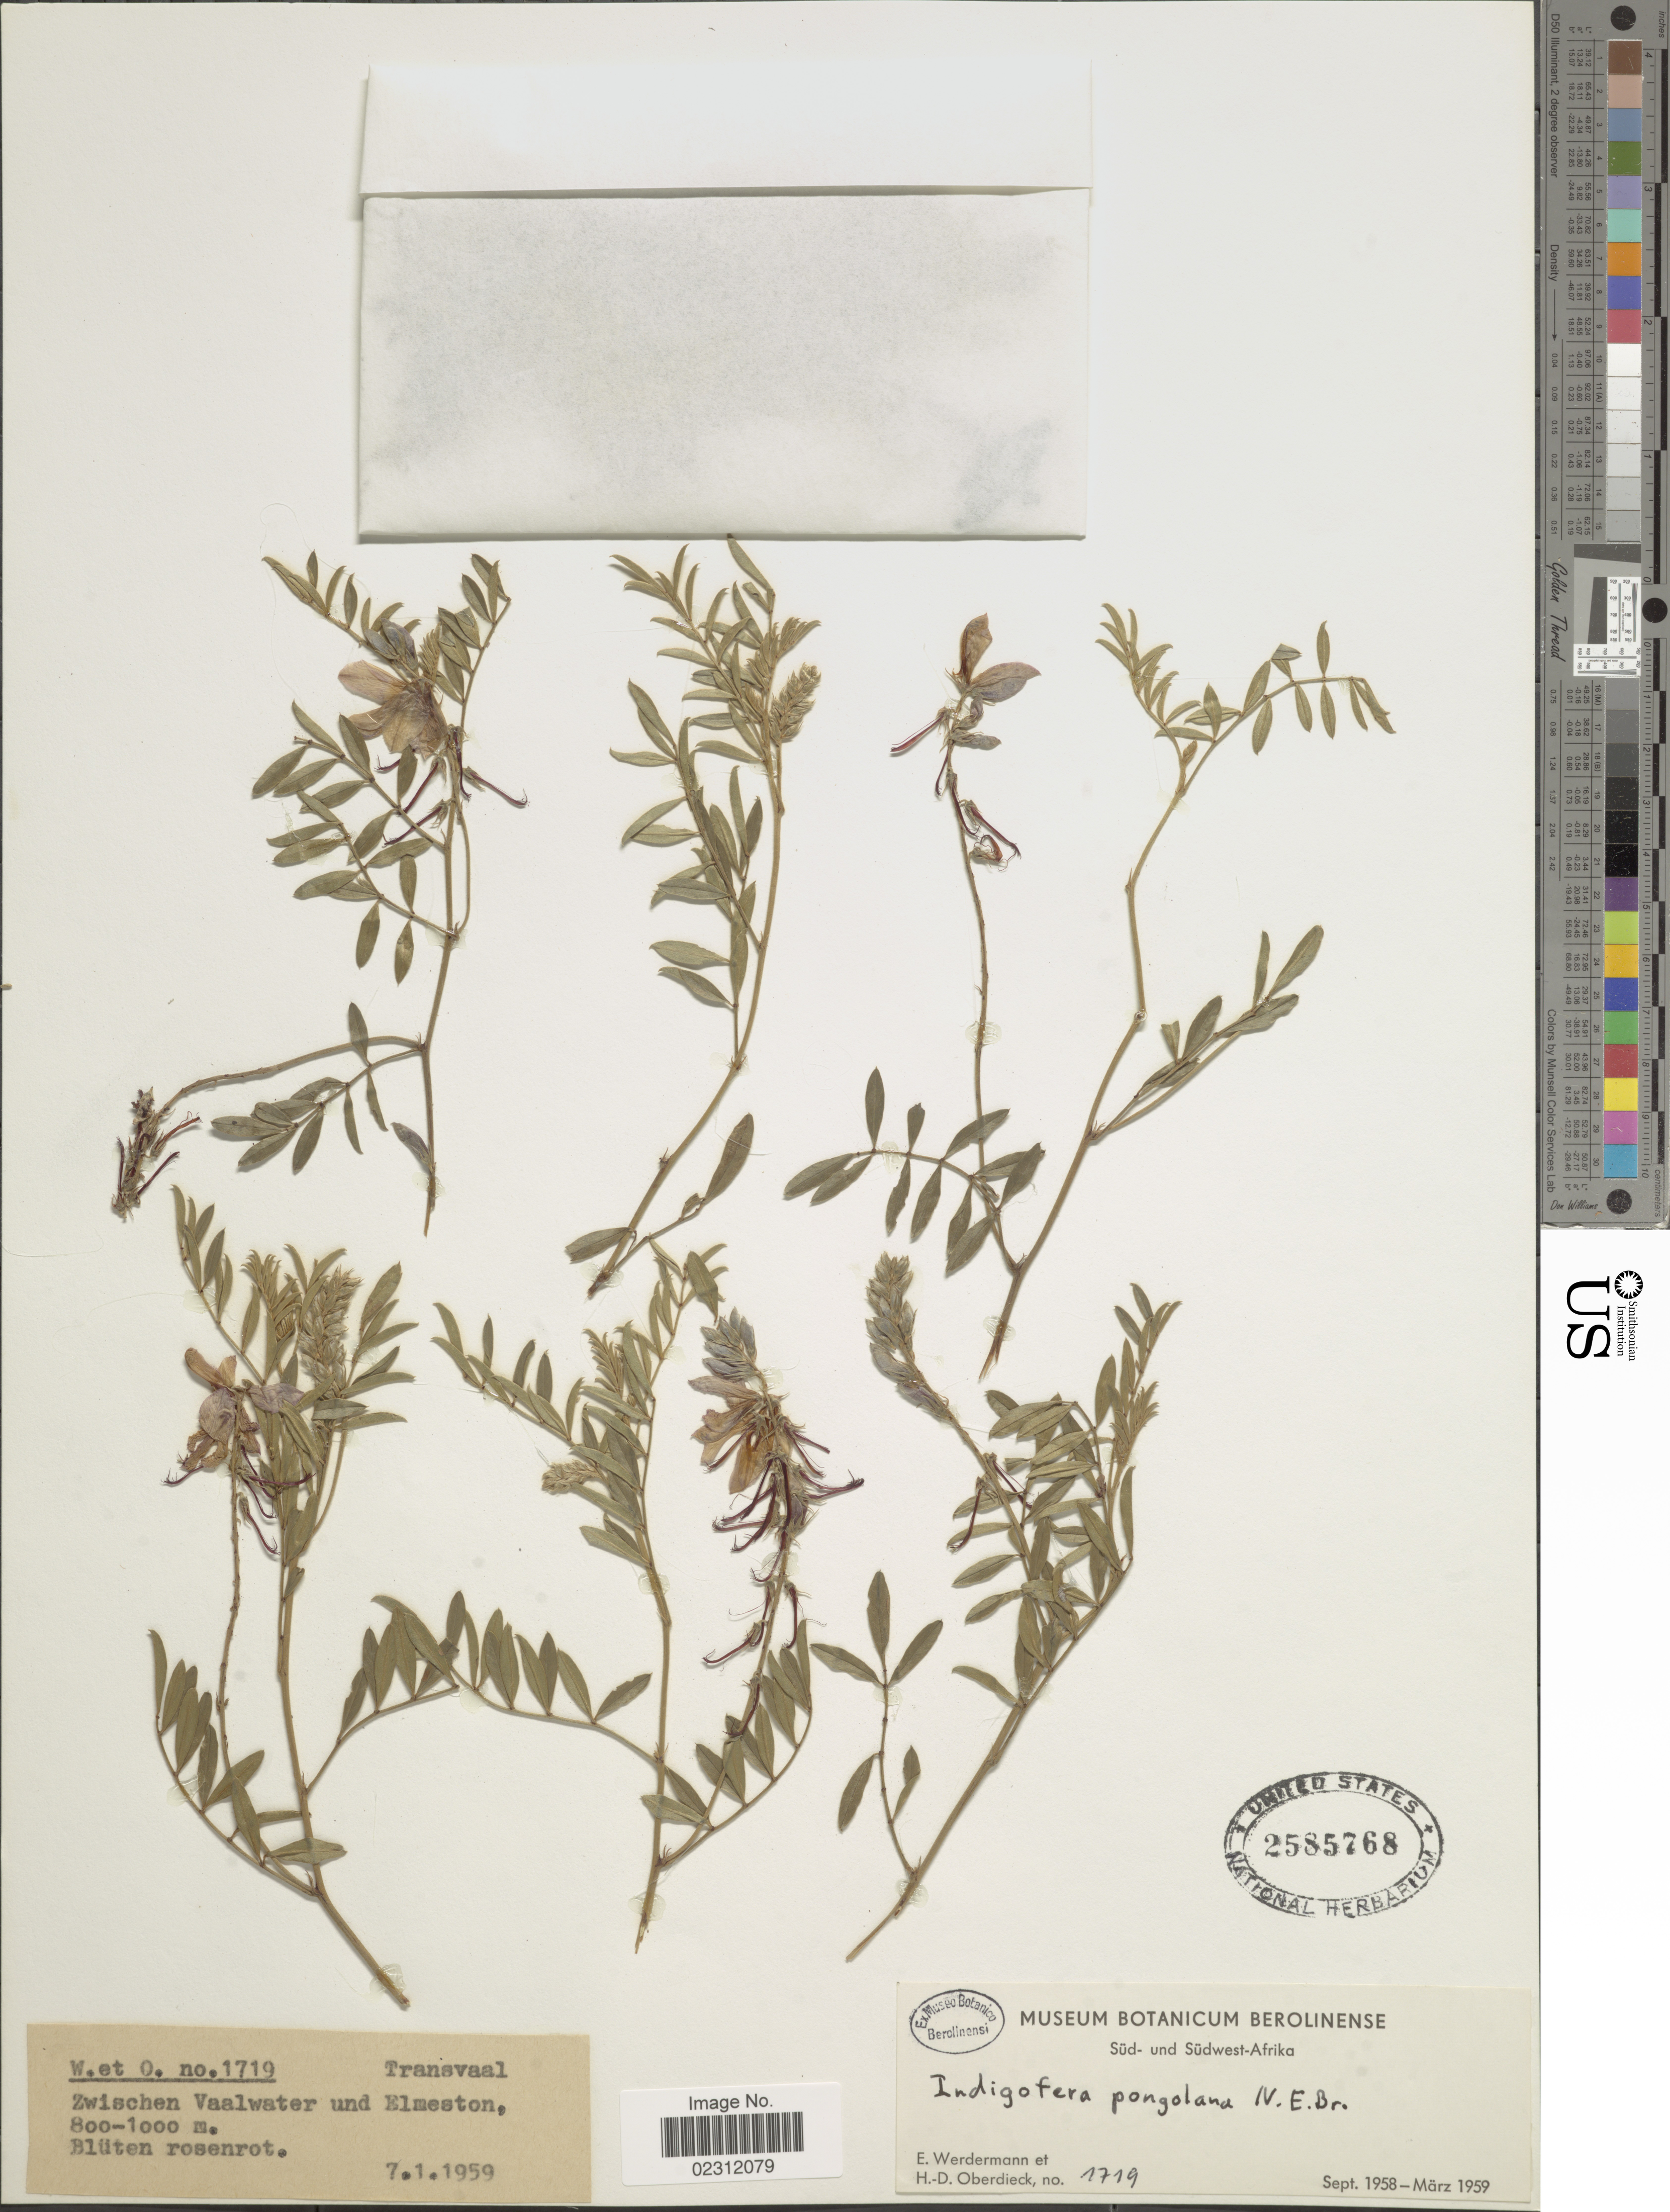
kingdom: Plantae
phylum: Tracheophyta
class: Magnoliopsida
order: Fabales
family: Fabaceae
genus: Indigofera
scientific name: Indigofera pongolana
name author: N.E. Br.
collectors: E. Werdermann & H. Oberdieck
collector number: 1719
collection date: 1959-01-07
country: South Africa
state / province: Limpopo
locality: Sud- und Sudwest-Africa, Transvaal, Zwischen Vaalwater und Elmeston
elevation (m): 800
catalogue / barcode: US 2585768